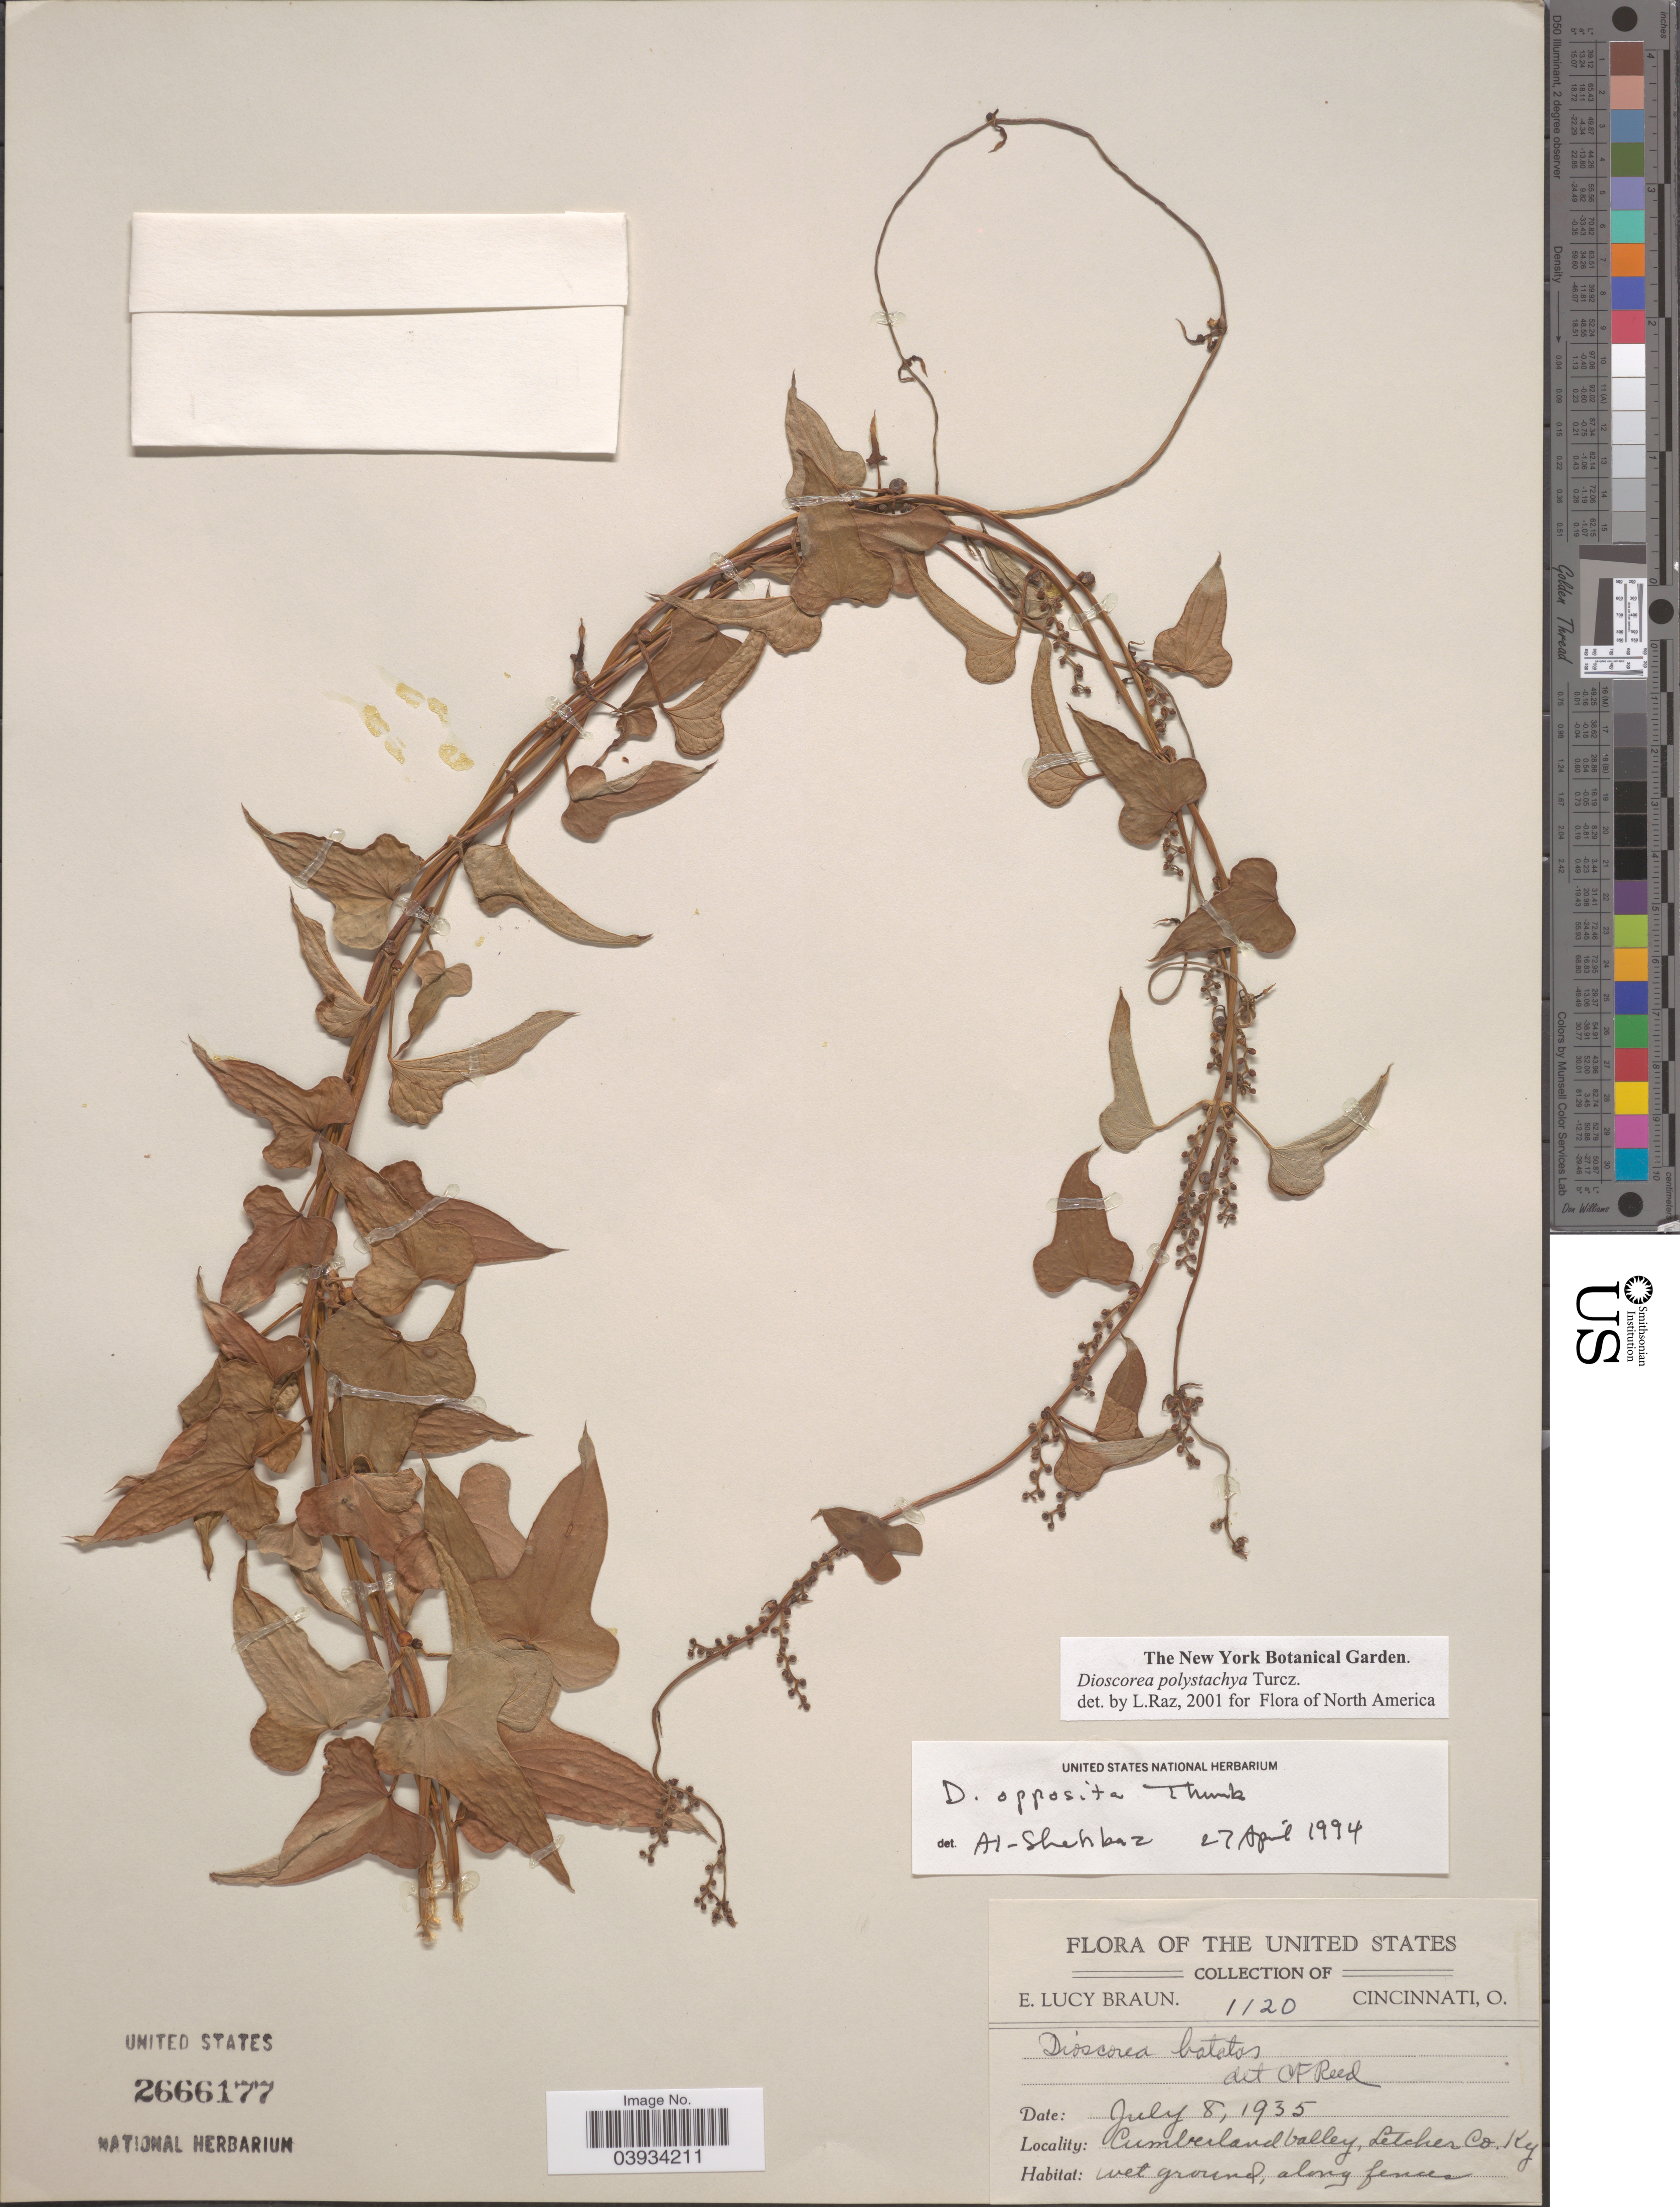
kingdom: Plantae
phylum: Tracheophyta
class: Liliopsida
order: Dioscoreales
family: Dioscoreaceae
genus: Dioscorea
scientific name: Dioscorea polystachya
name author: Turcz.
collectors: E. L. Braun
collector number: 1120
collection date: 1935-07-08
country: United States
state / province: Kentucky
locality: Cumberland Valley, Letcher Co.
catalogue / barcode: US 2666177